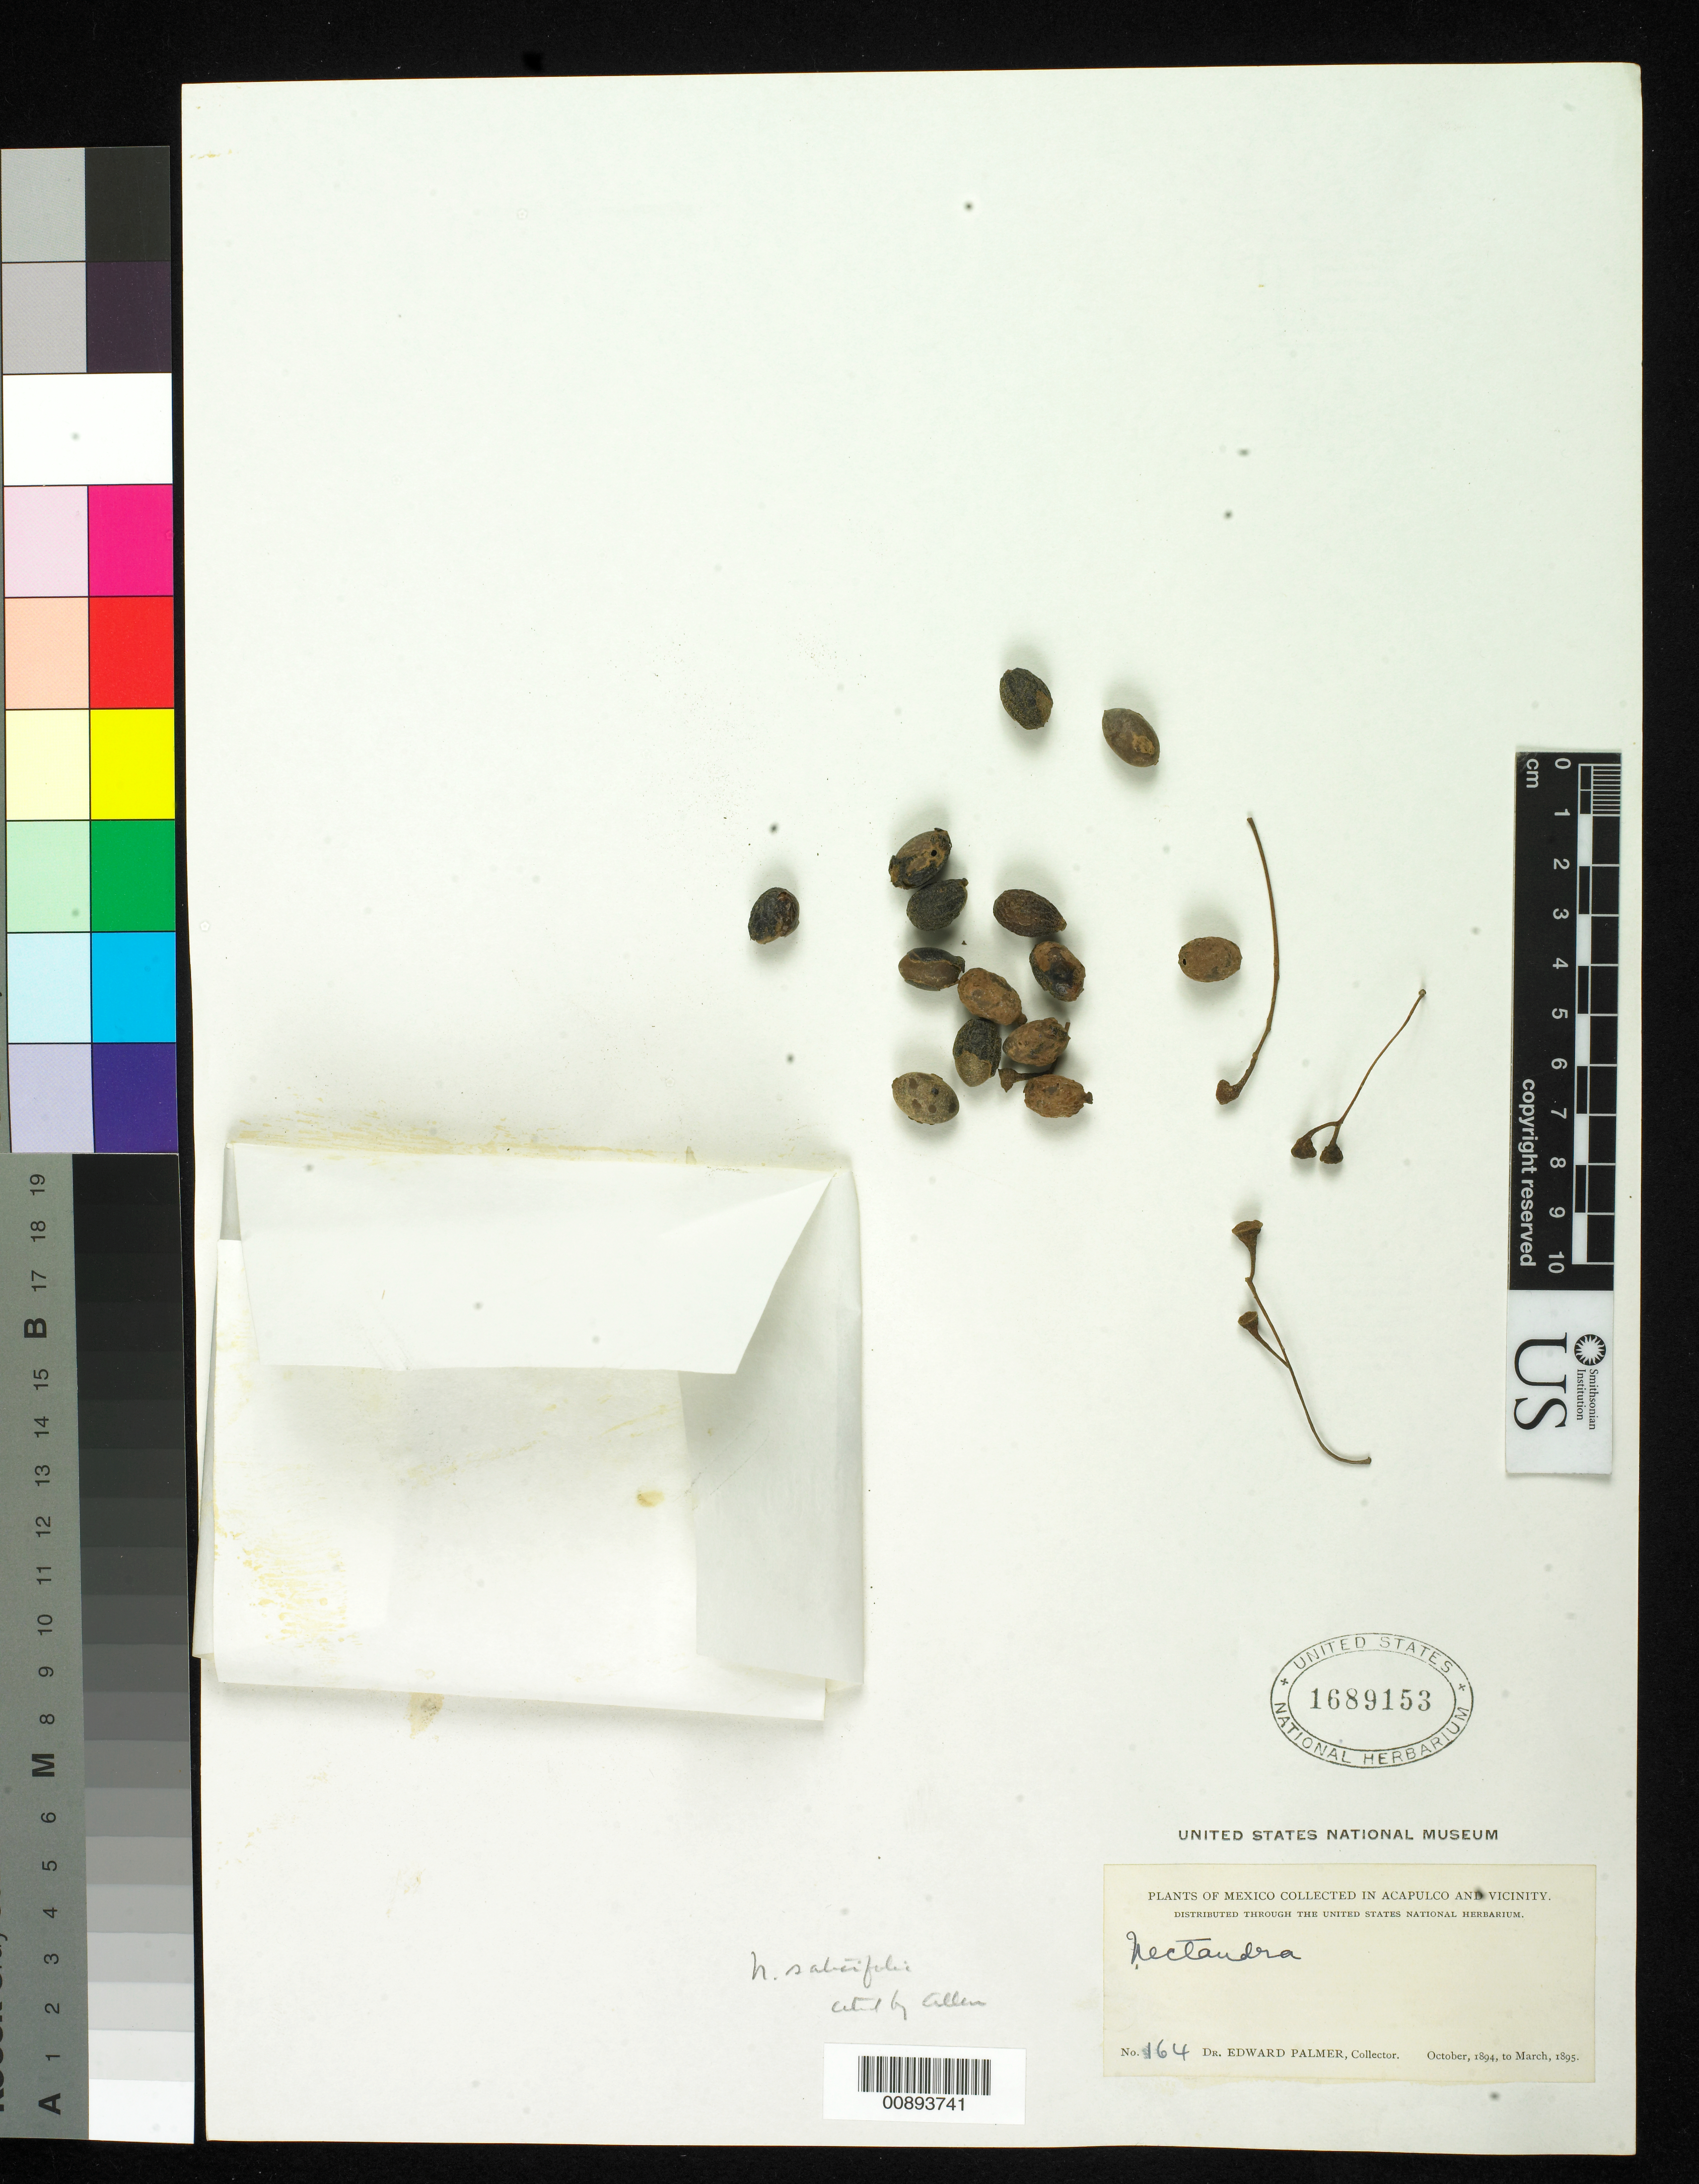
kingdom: Plantae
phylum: Tracheophyta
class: Magnoliopsida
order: Laurales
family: Lauraceae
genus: Damburneya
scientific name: Damburneya salicifolia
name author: (Kunth) Trofimov & Rohwer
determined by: Strong, Mark T., (BOT), Smithsonian Institution - National Museum of Natural History (UNITED STATES)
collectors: E. Palmer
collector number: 164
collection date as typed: Oct 1894 to -- Mar 1895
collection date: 1894-10/1895-03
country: Mexico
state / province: Guerrero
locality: Acapulco, Guerrero and vicinity.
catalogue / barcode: US 1689153